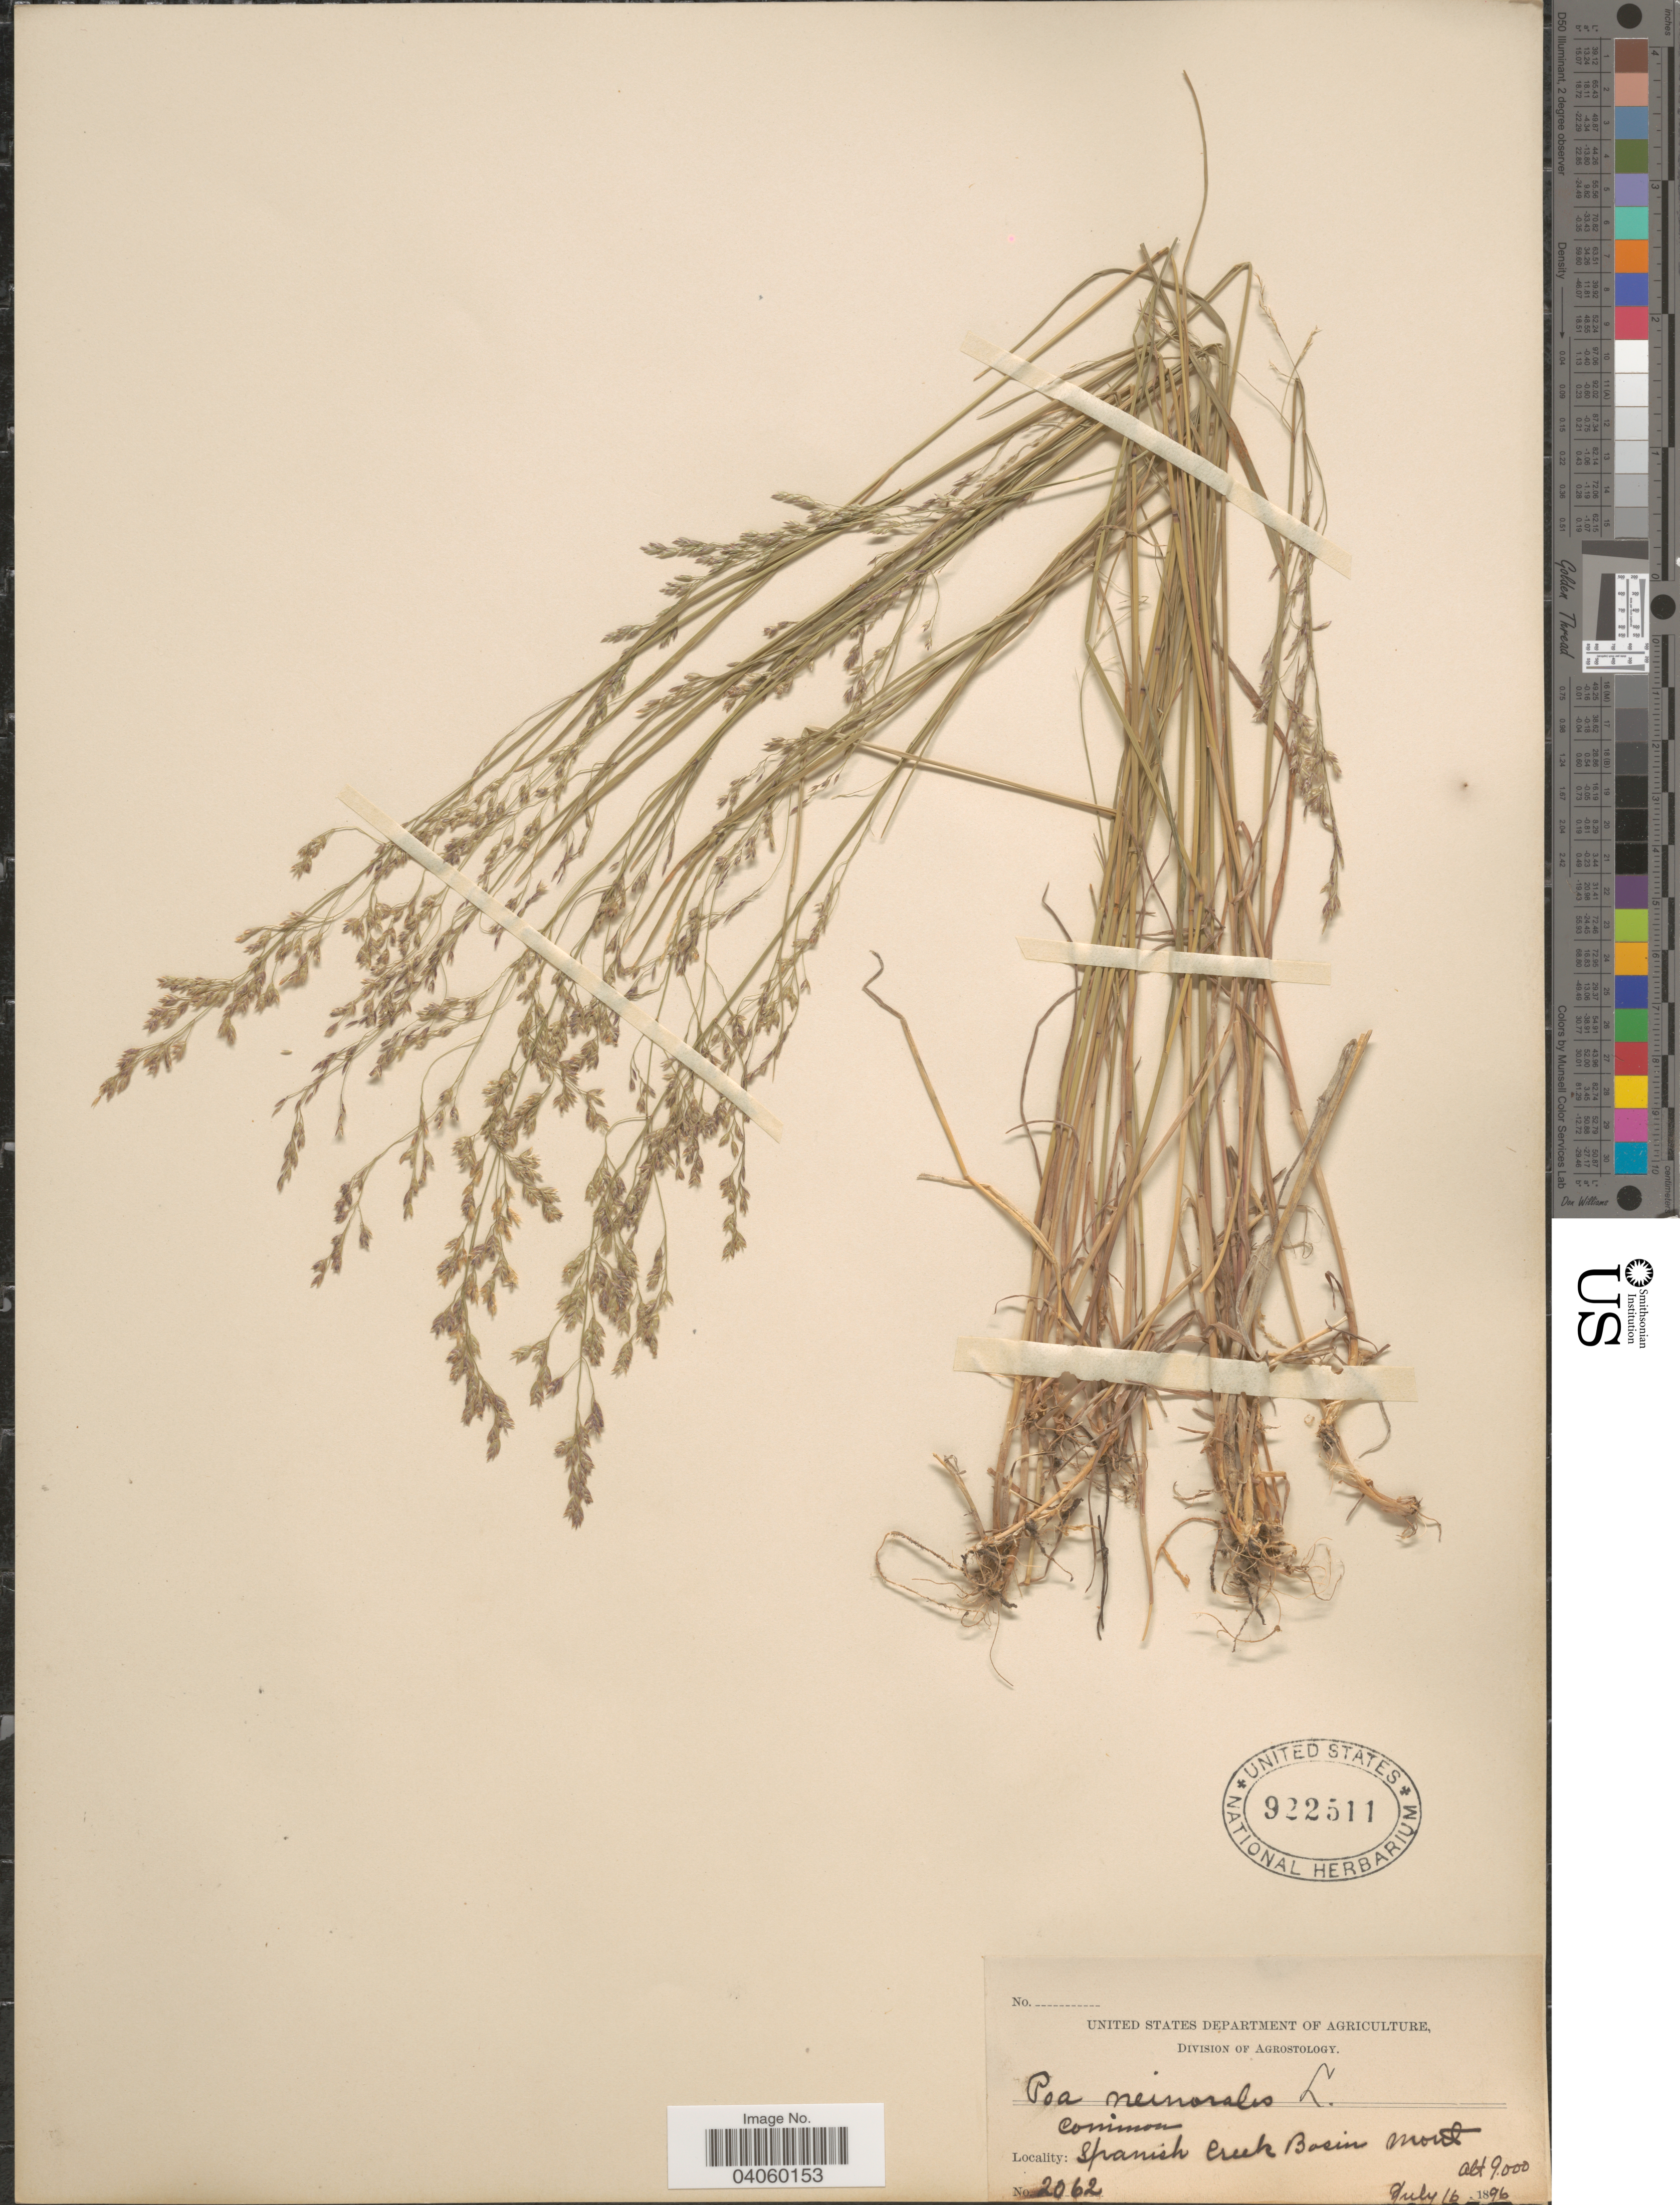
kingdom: Plantae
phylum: Tracheophyta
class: Liliopsida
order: Poales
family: Poaceae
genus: Poa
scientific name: Poa interior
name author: Rydb.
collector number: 2062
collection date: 1896-07-16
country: United States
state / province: Montana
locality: Spanish Creek Basin.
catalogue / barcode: US 922511